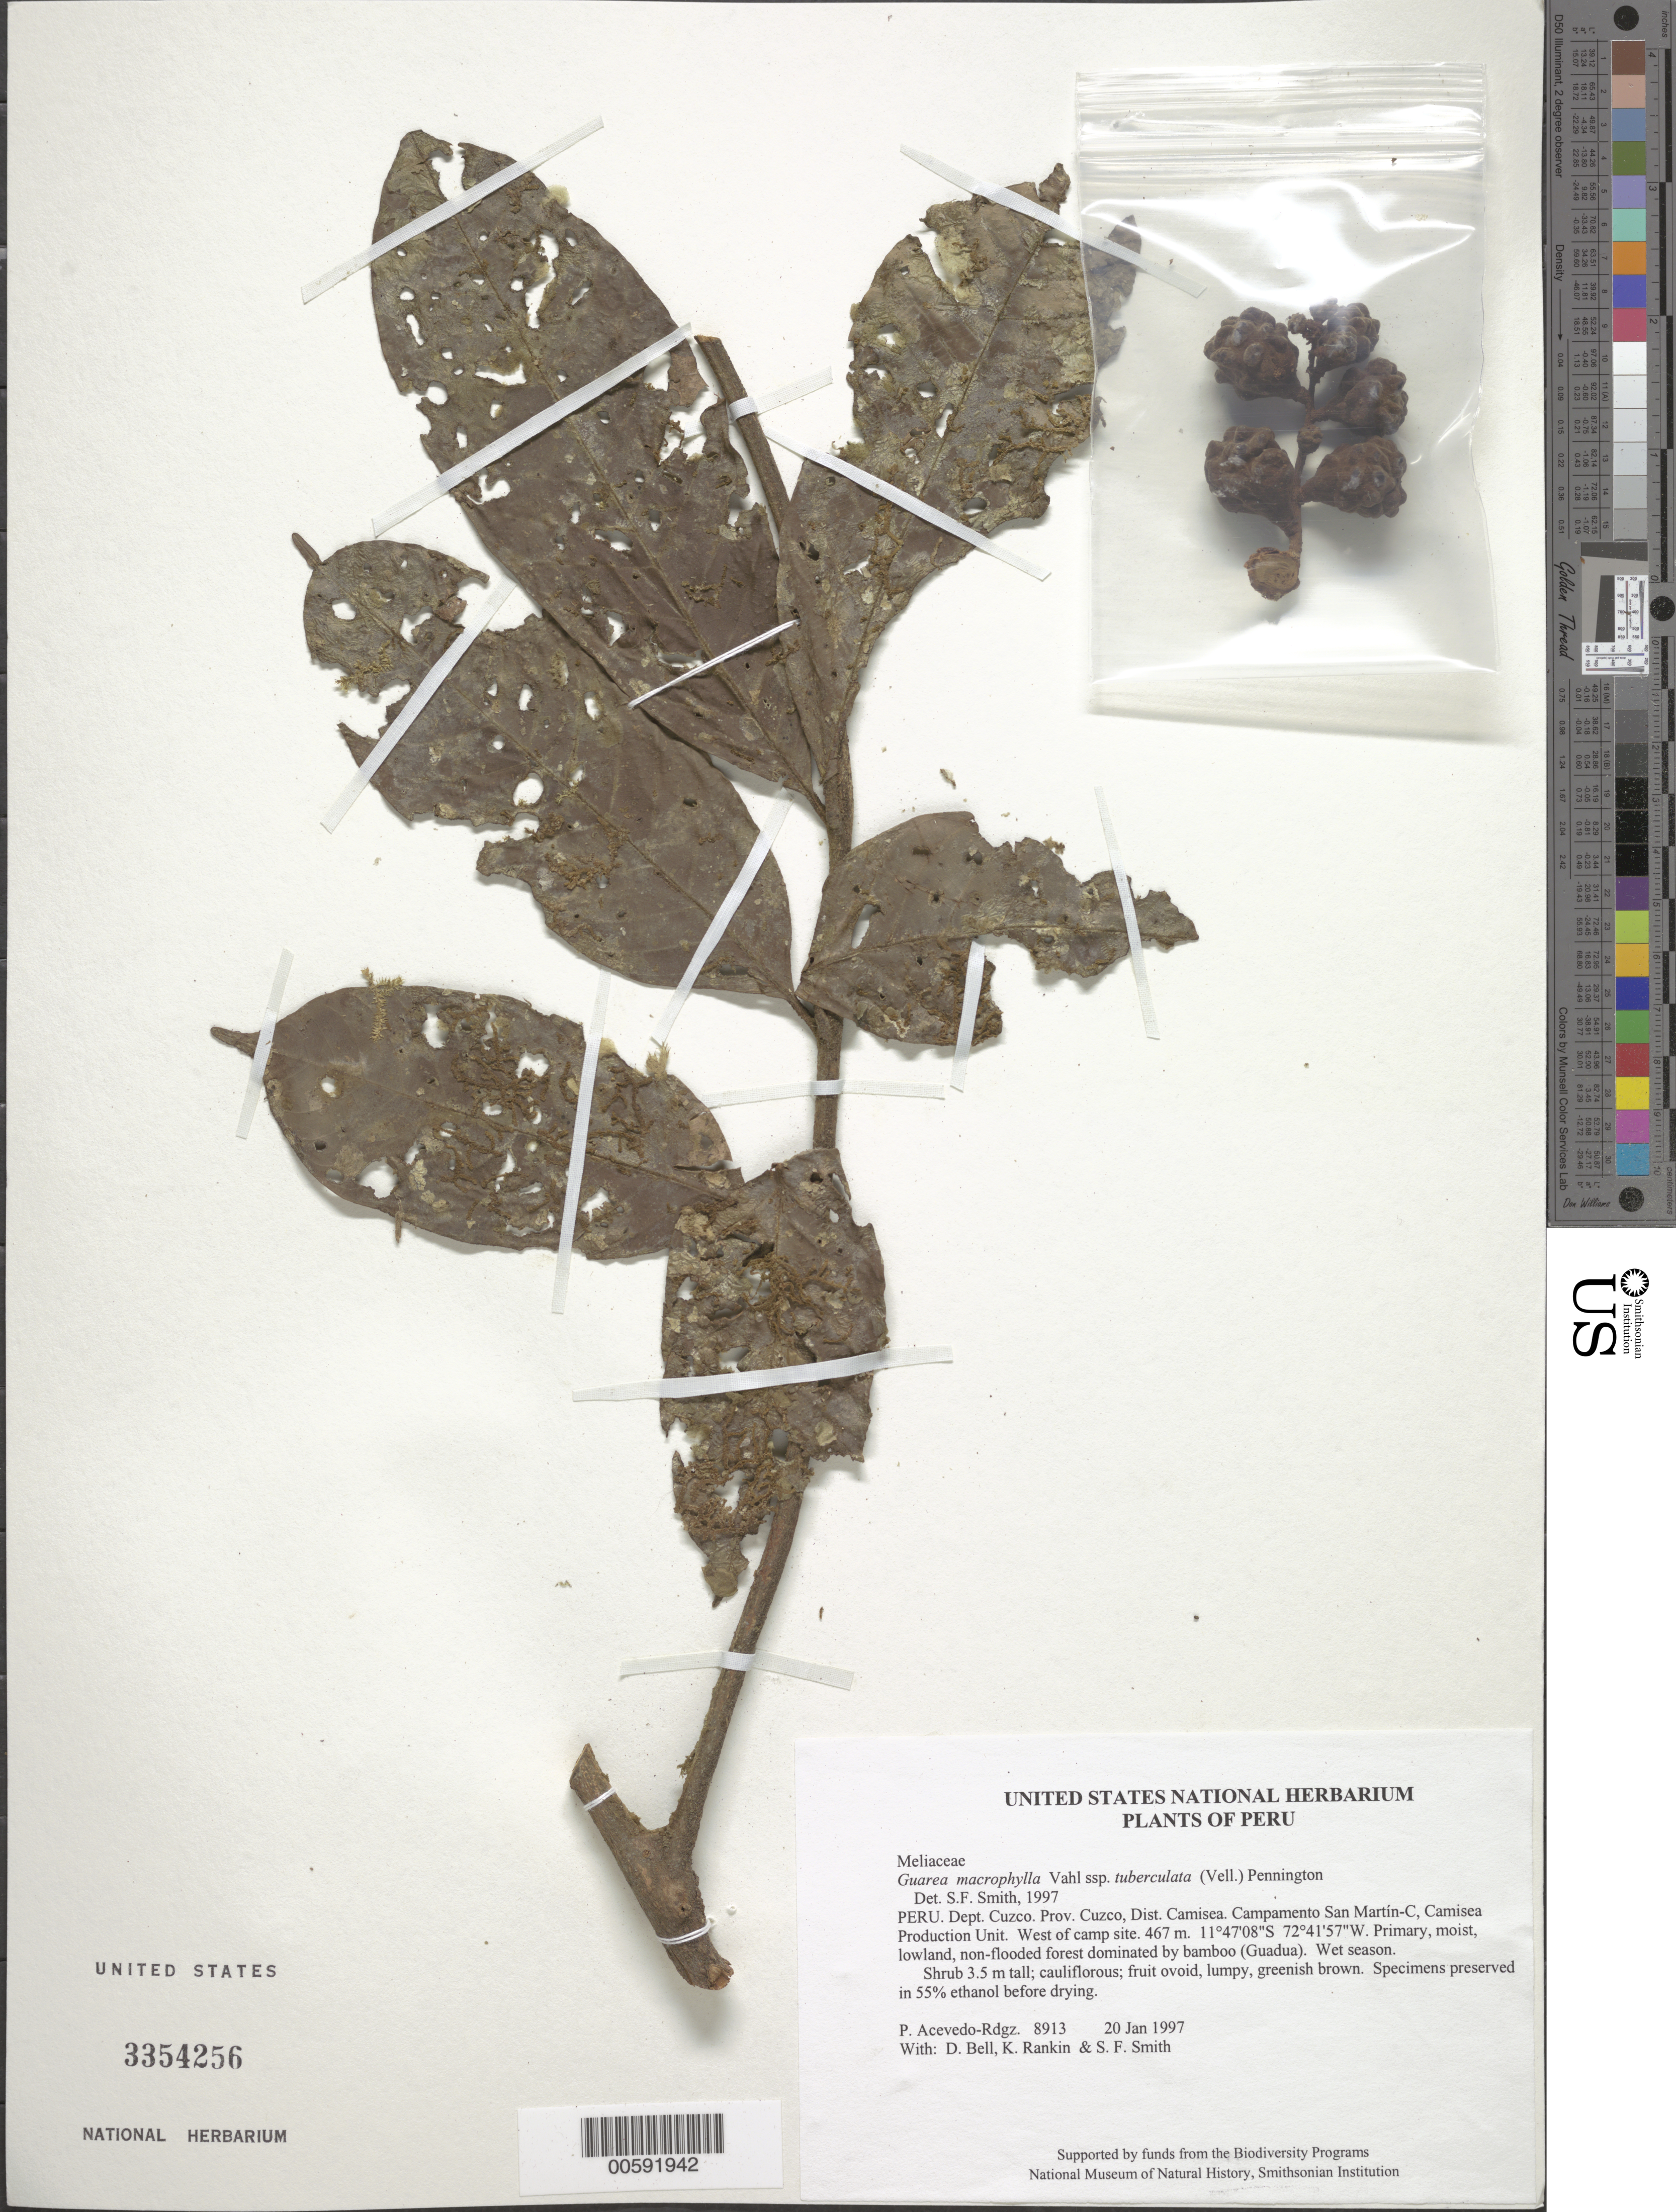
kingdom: Plantae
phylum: Tracheophyta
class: Magnoliopsida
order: Sapindales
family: Meliaceae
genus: Guarea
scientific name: Guarea macrophylla subsp. tuberculata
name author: (Vell.) T.D. Penn.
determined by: Smith, Stephen F., (US), NMNH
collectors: P. Acevedo-Rodr., D. A. Bell, K. B. Rankin & S.F. Smith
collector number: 8913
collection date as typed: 20 Jan 1997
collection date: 1997-01-20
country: Peru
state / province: Cusco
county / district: Cusco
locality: Districto Camisea, Campamento San Martín-C, Camisea Production Unit. West of camp site.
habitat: Primary, moist, lowland, non-flooded forest dominated by bamboo (Guadua). Wet season.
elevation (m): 467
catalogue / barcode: US 3354256